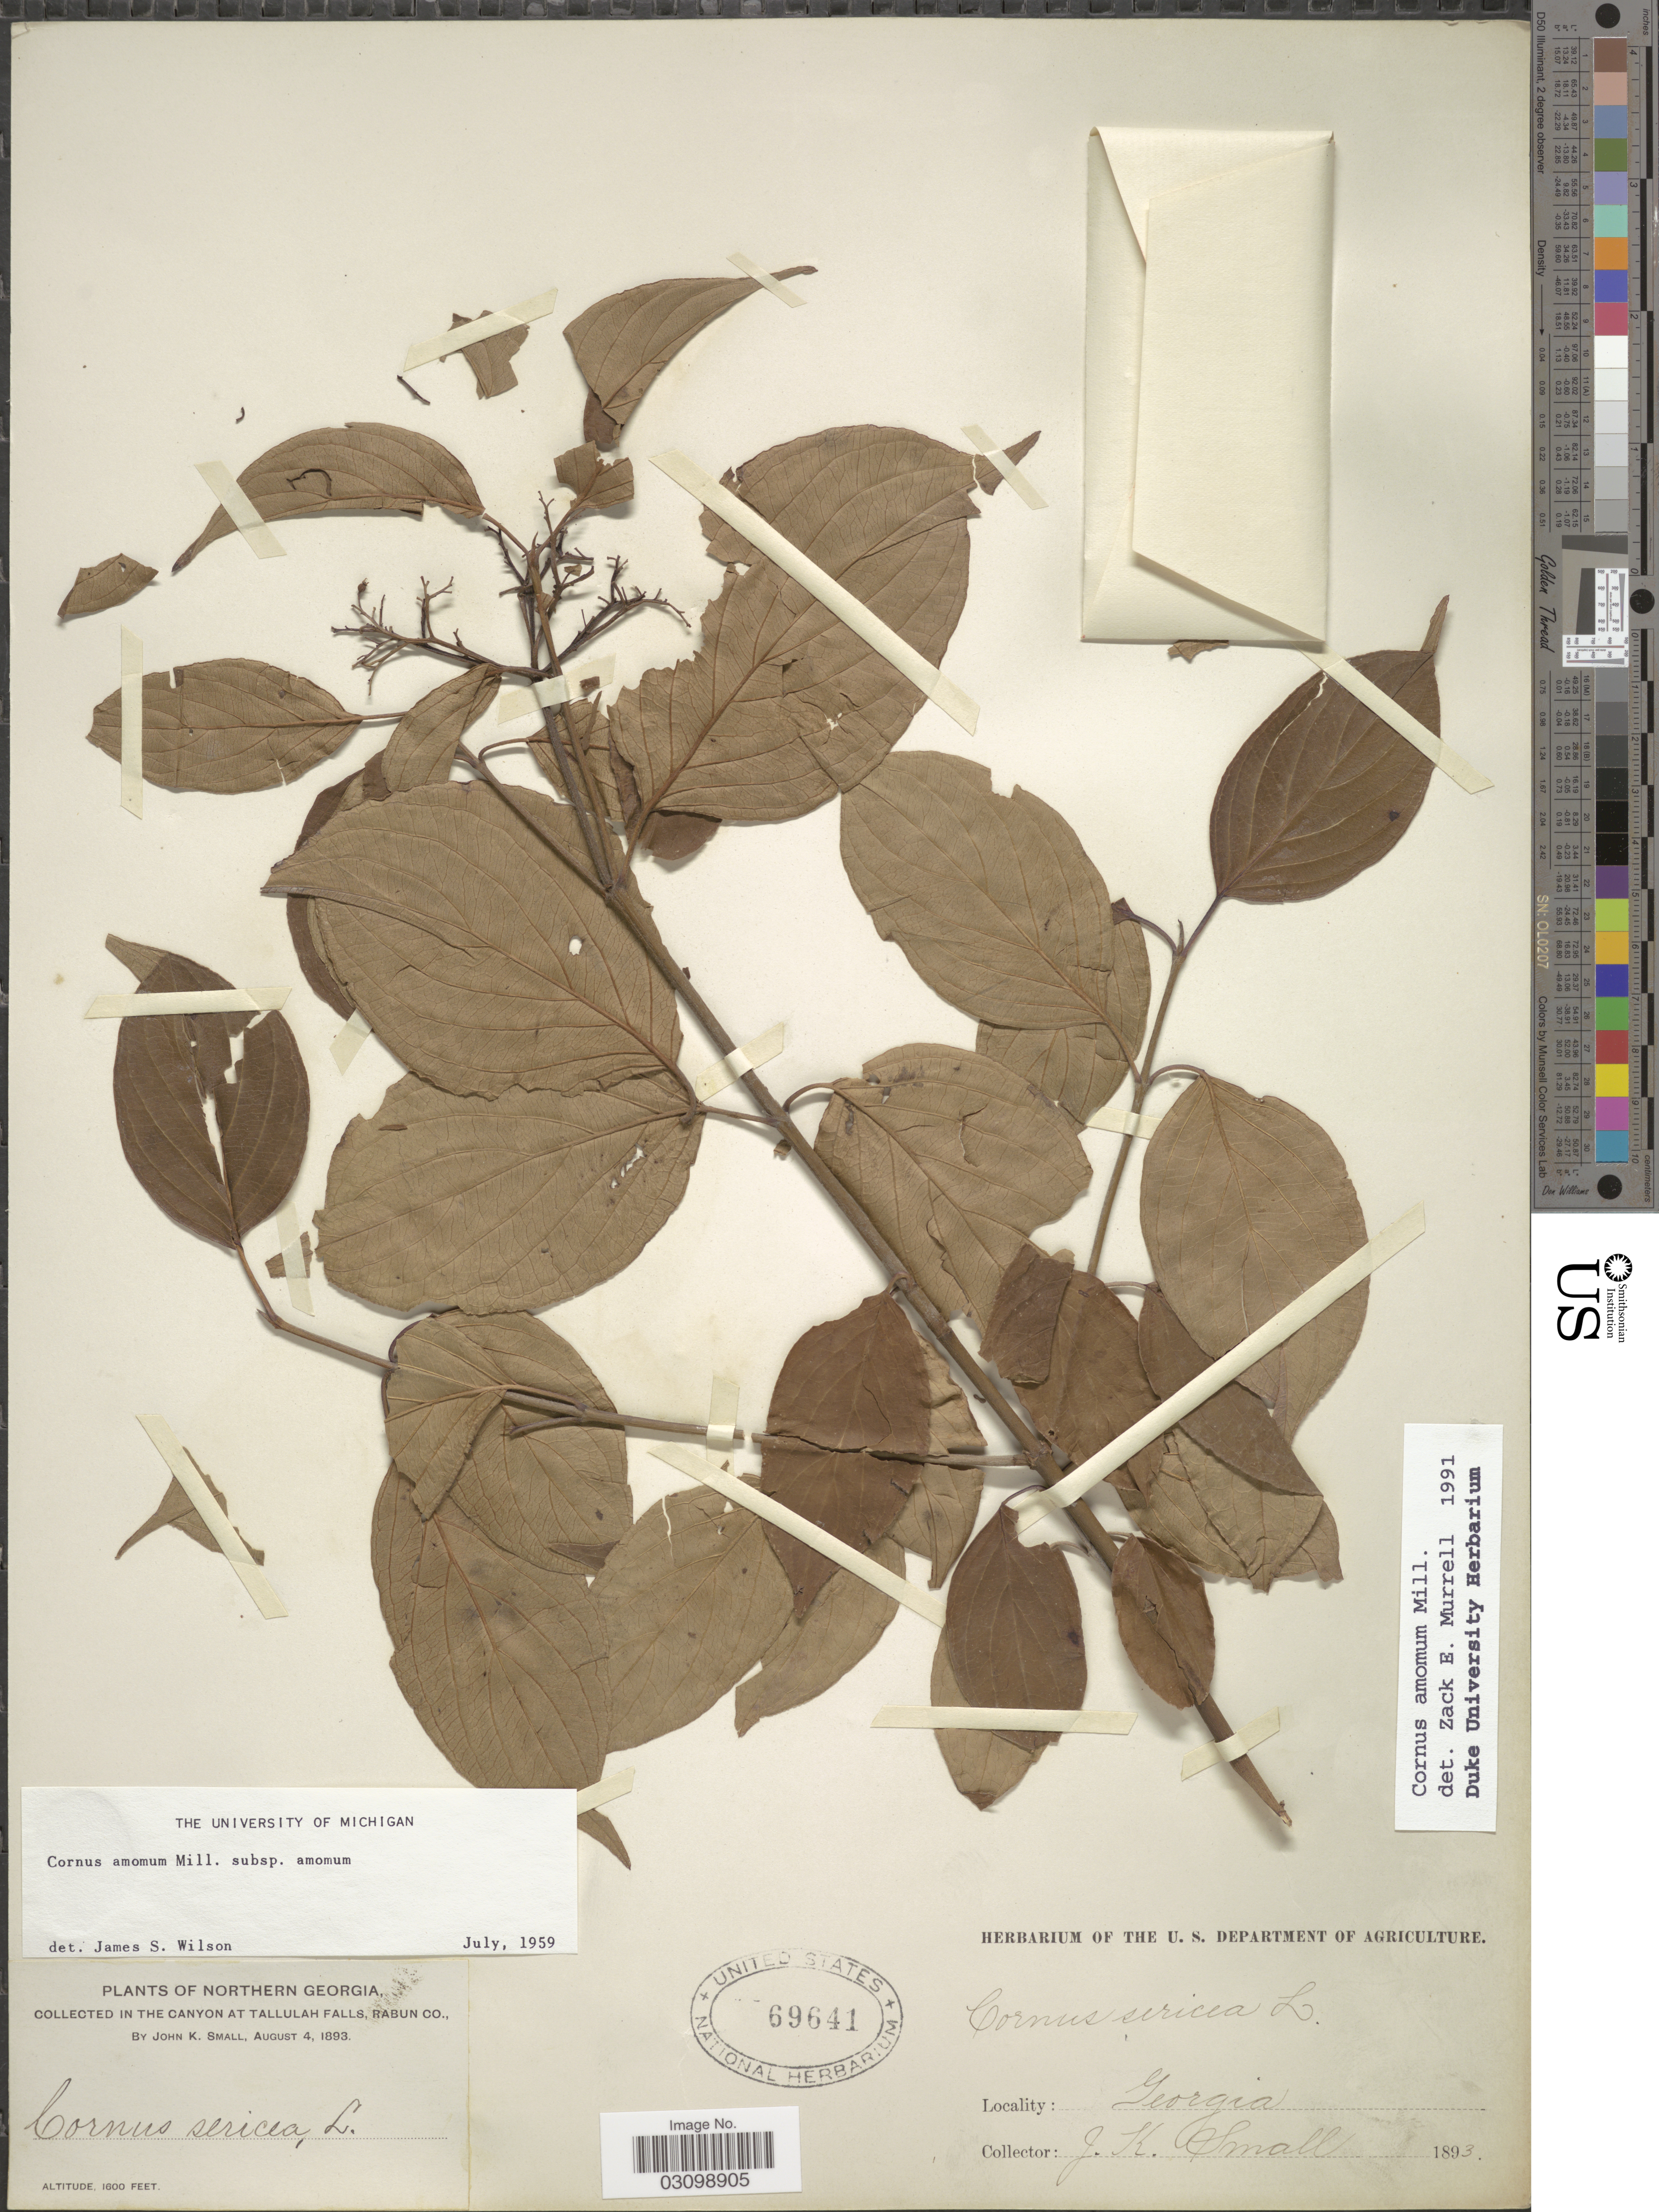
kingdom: Plantae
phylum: Tracheophyta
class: Magnoliopsida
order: Cornales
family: Cornaceae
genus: Cornus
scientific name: Cornus amomum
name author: Mill.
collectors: J. K. Small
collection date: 1893-08-04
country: United States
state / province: Georgia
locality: Northern Georgia, in the canyon at Tallulah Falls, Rabun Co.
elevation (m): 488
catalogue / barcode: US 69641